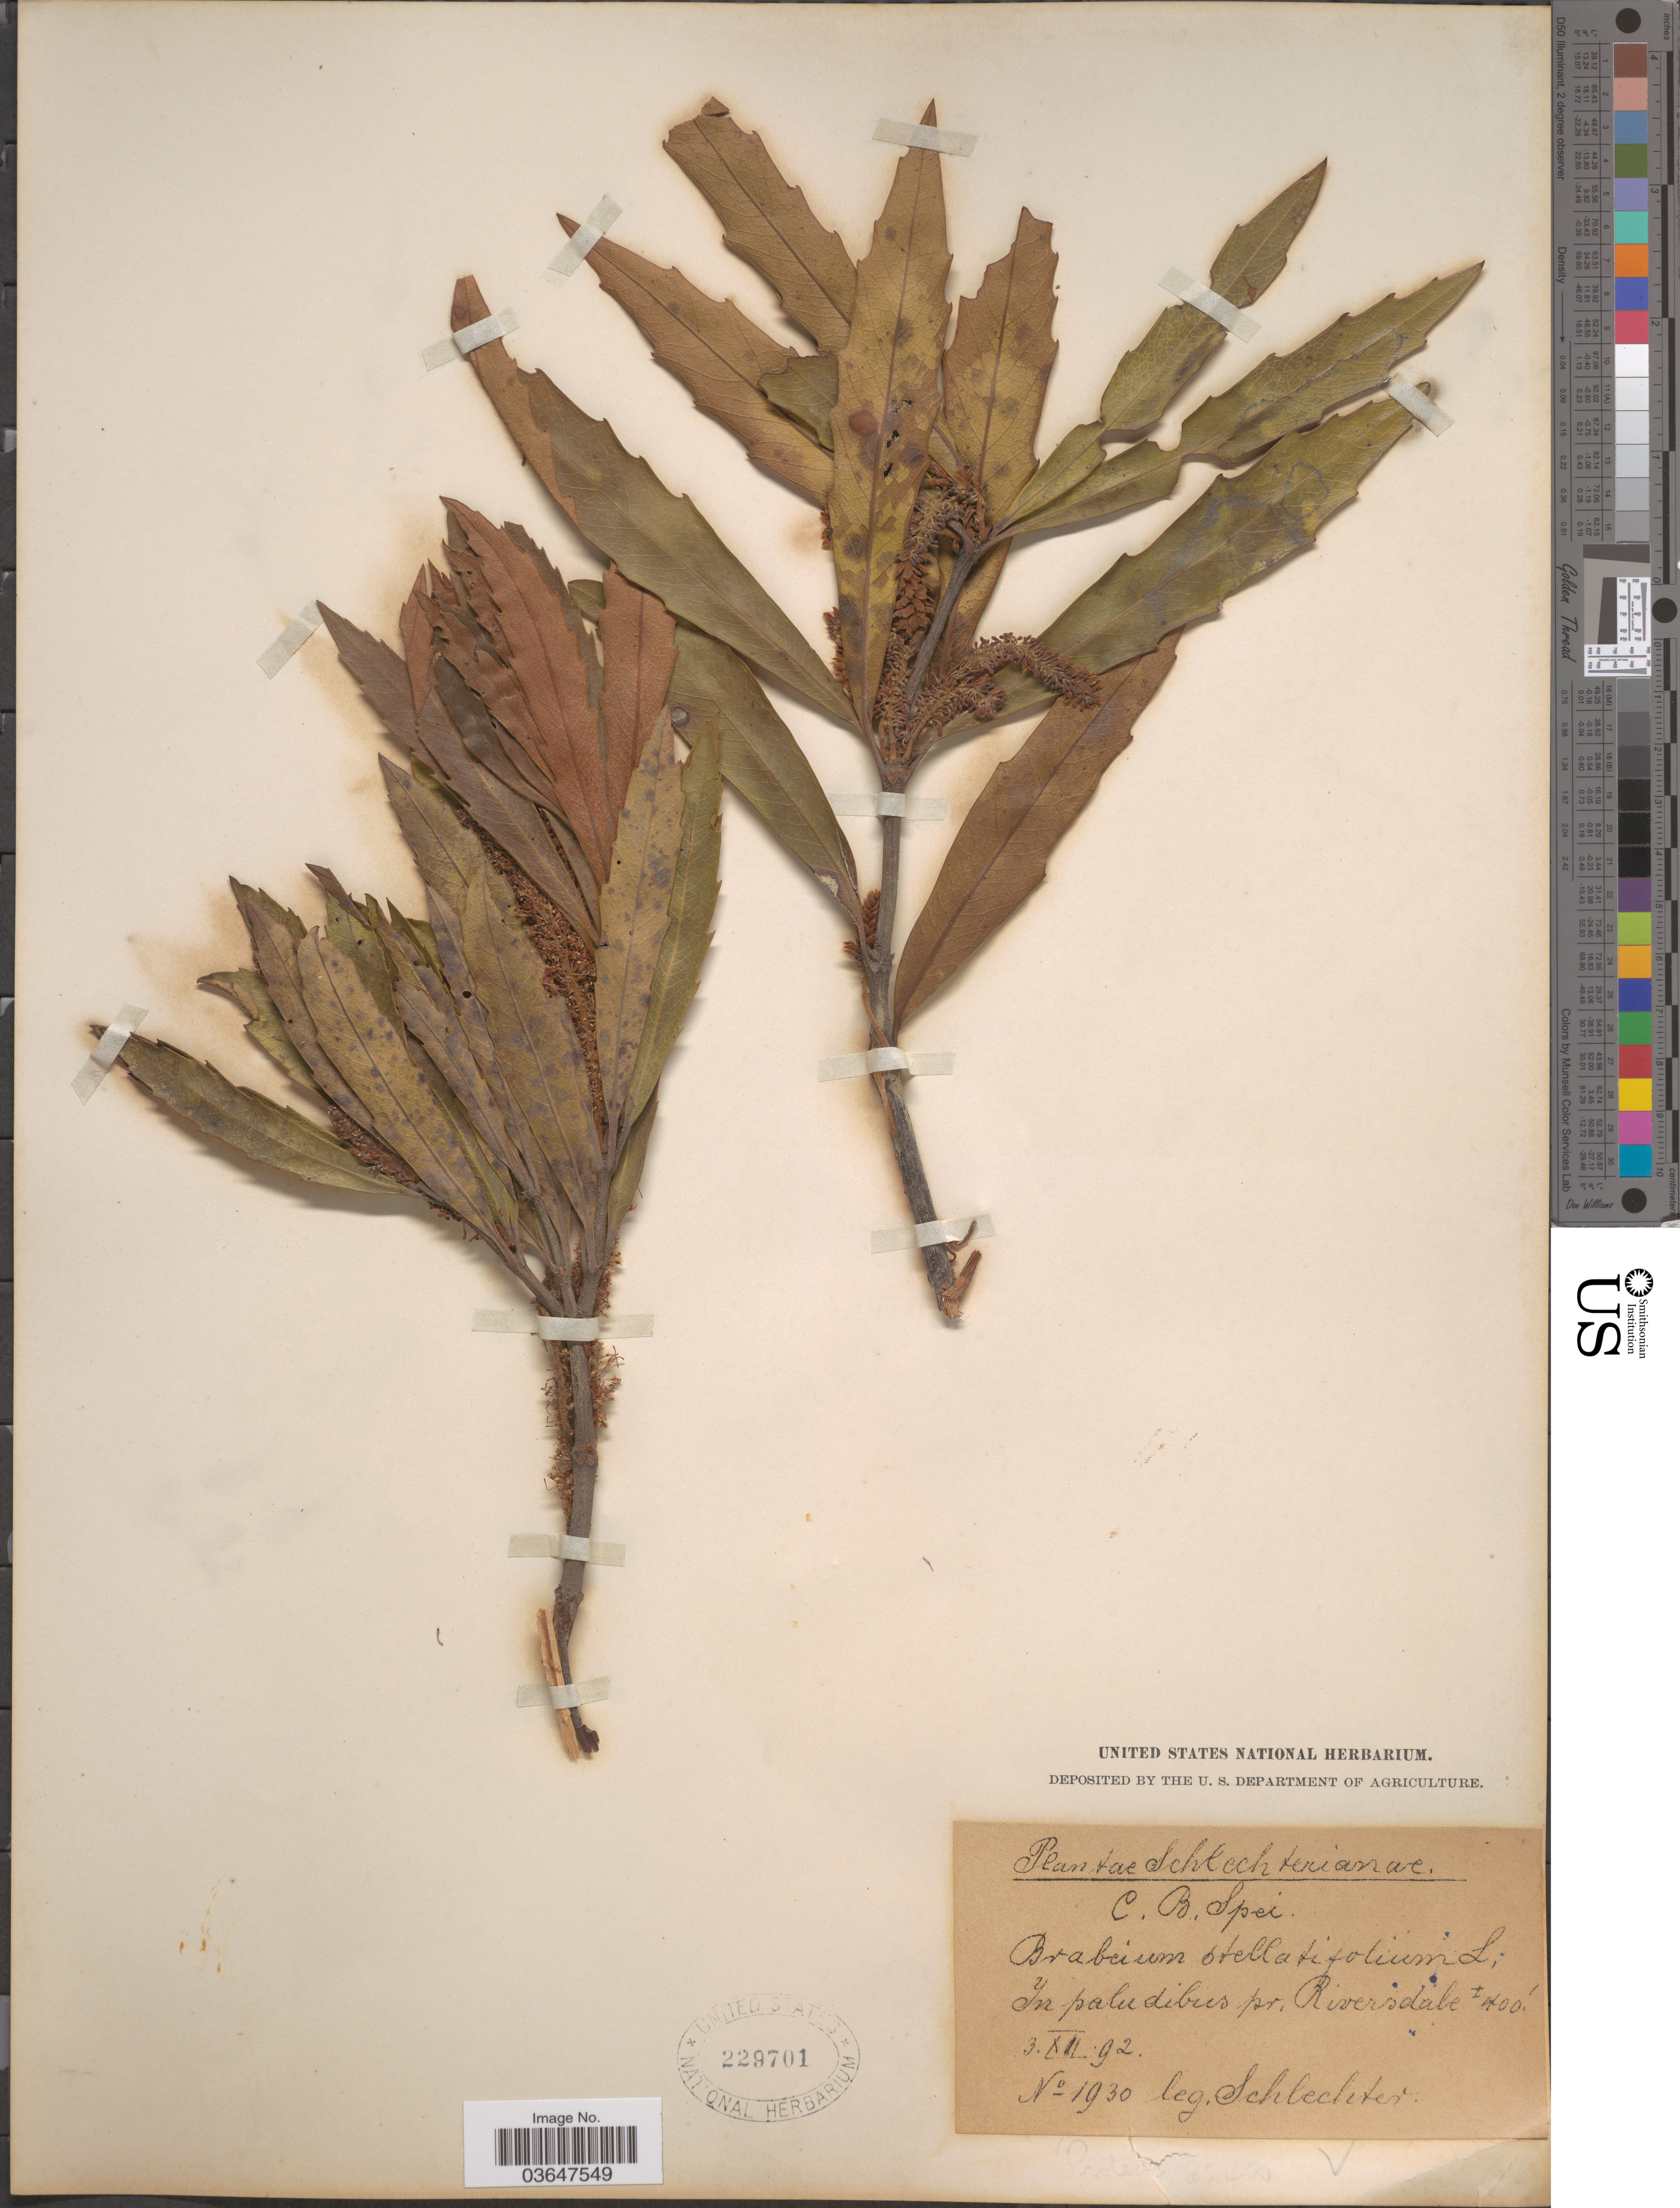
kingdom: Plantae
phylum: Tracheophyta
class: Magnoliopsida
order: Proteales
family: Proteaceae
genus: Brabejum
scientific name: Brabejum stellatifolium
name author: L.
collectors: Schlechter, --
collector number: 1930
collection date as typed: Transcribed d/m/y: 3/12/92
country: South Africa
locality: C. B. Spei. In paludibus pr. Riversdale.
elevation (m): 122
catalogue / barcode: US 229701